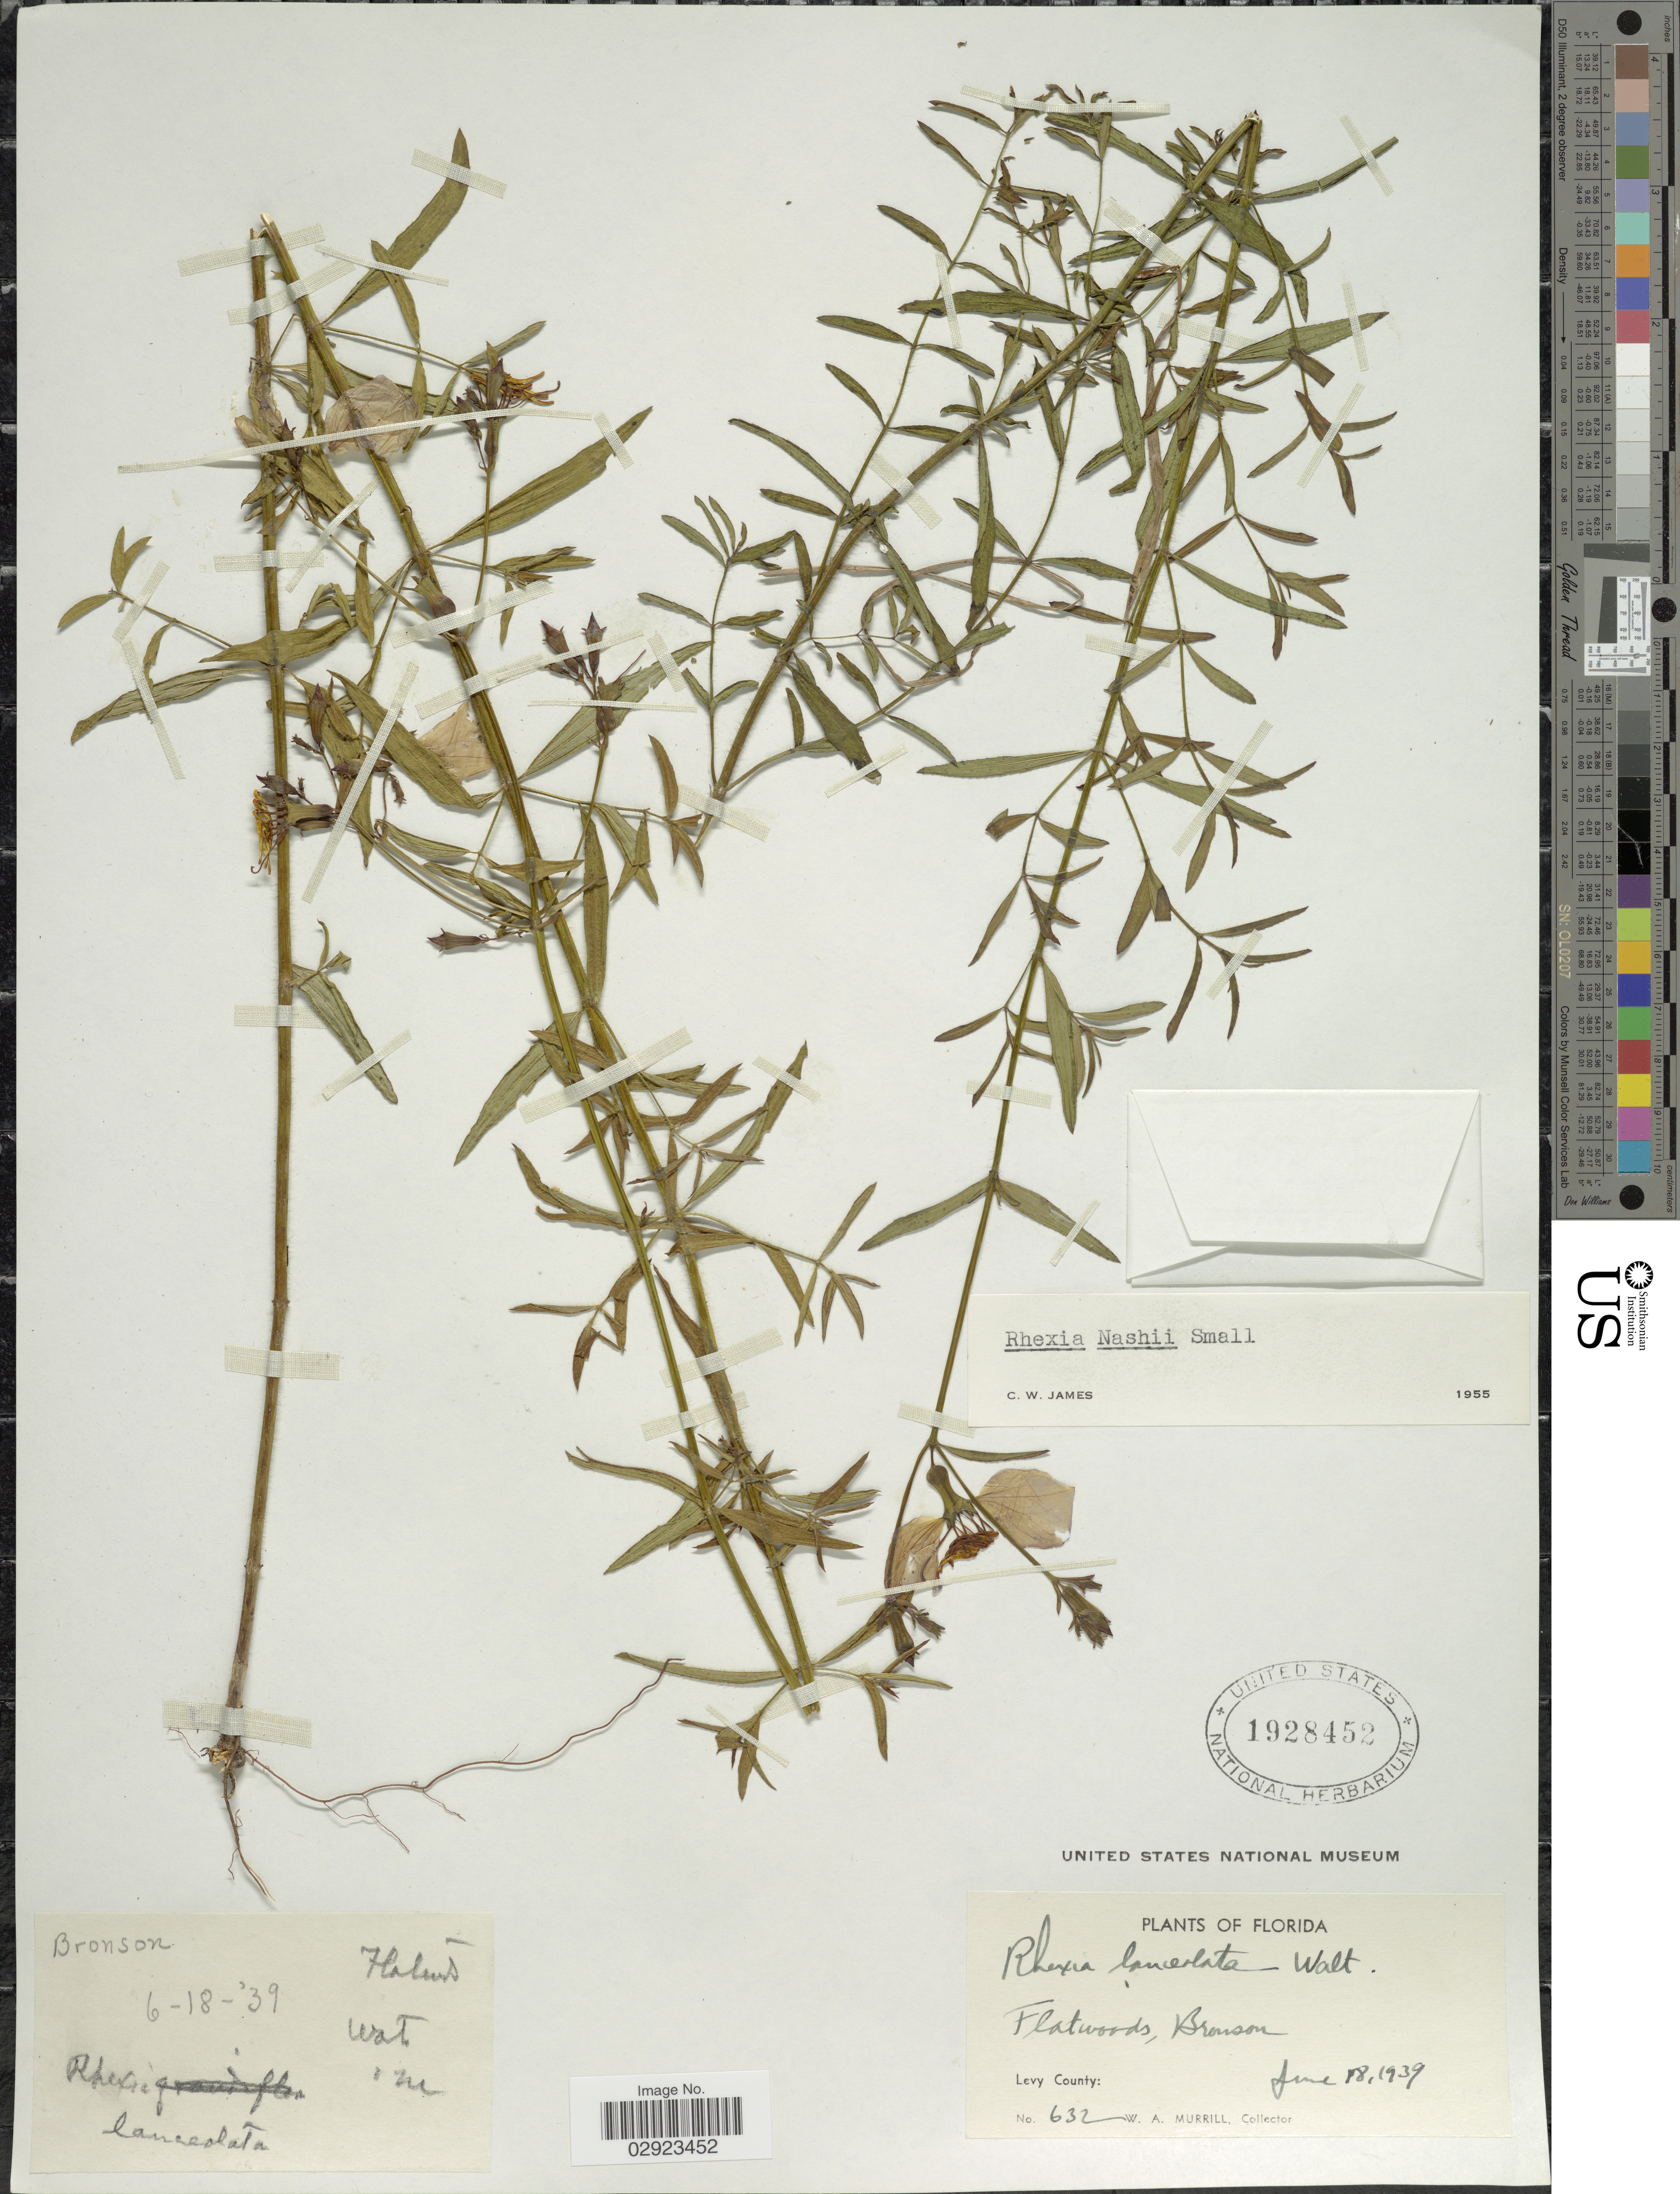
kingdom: Plantae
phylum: Tracheophyta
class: Magnoliopsida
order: Myrtales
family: Melastomataceae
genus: Rhexia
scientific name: Rhexia nashii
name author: Small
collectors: W. A. Murrill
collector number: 632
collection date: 1939-06-18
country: United States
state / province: Florida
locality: Bronson.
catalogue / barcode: US 1928452